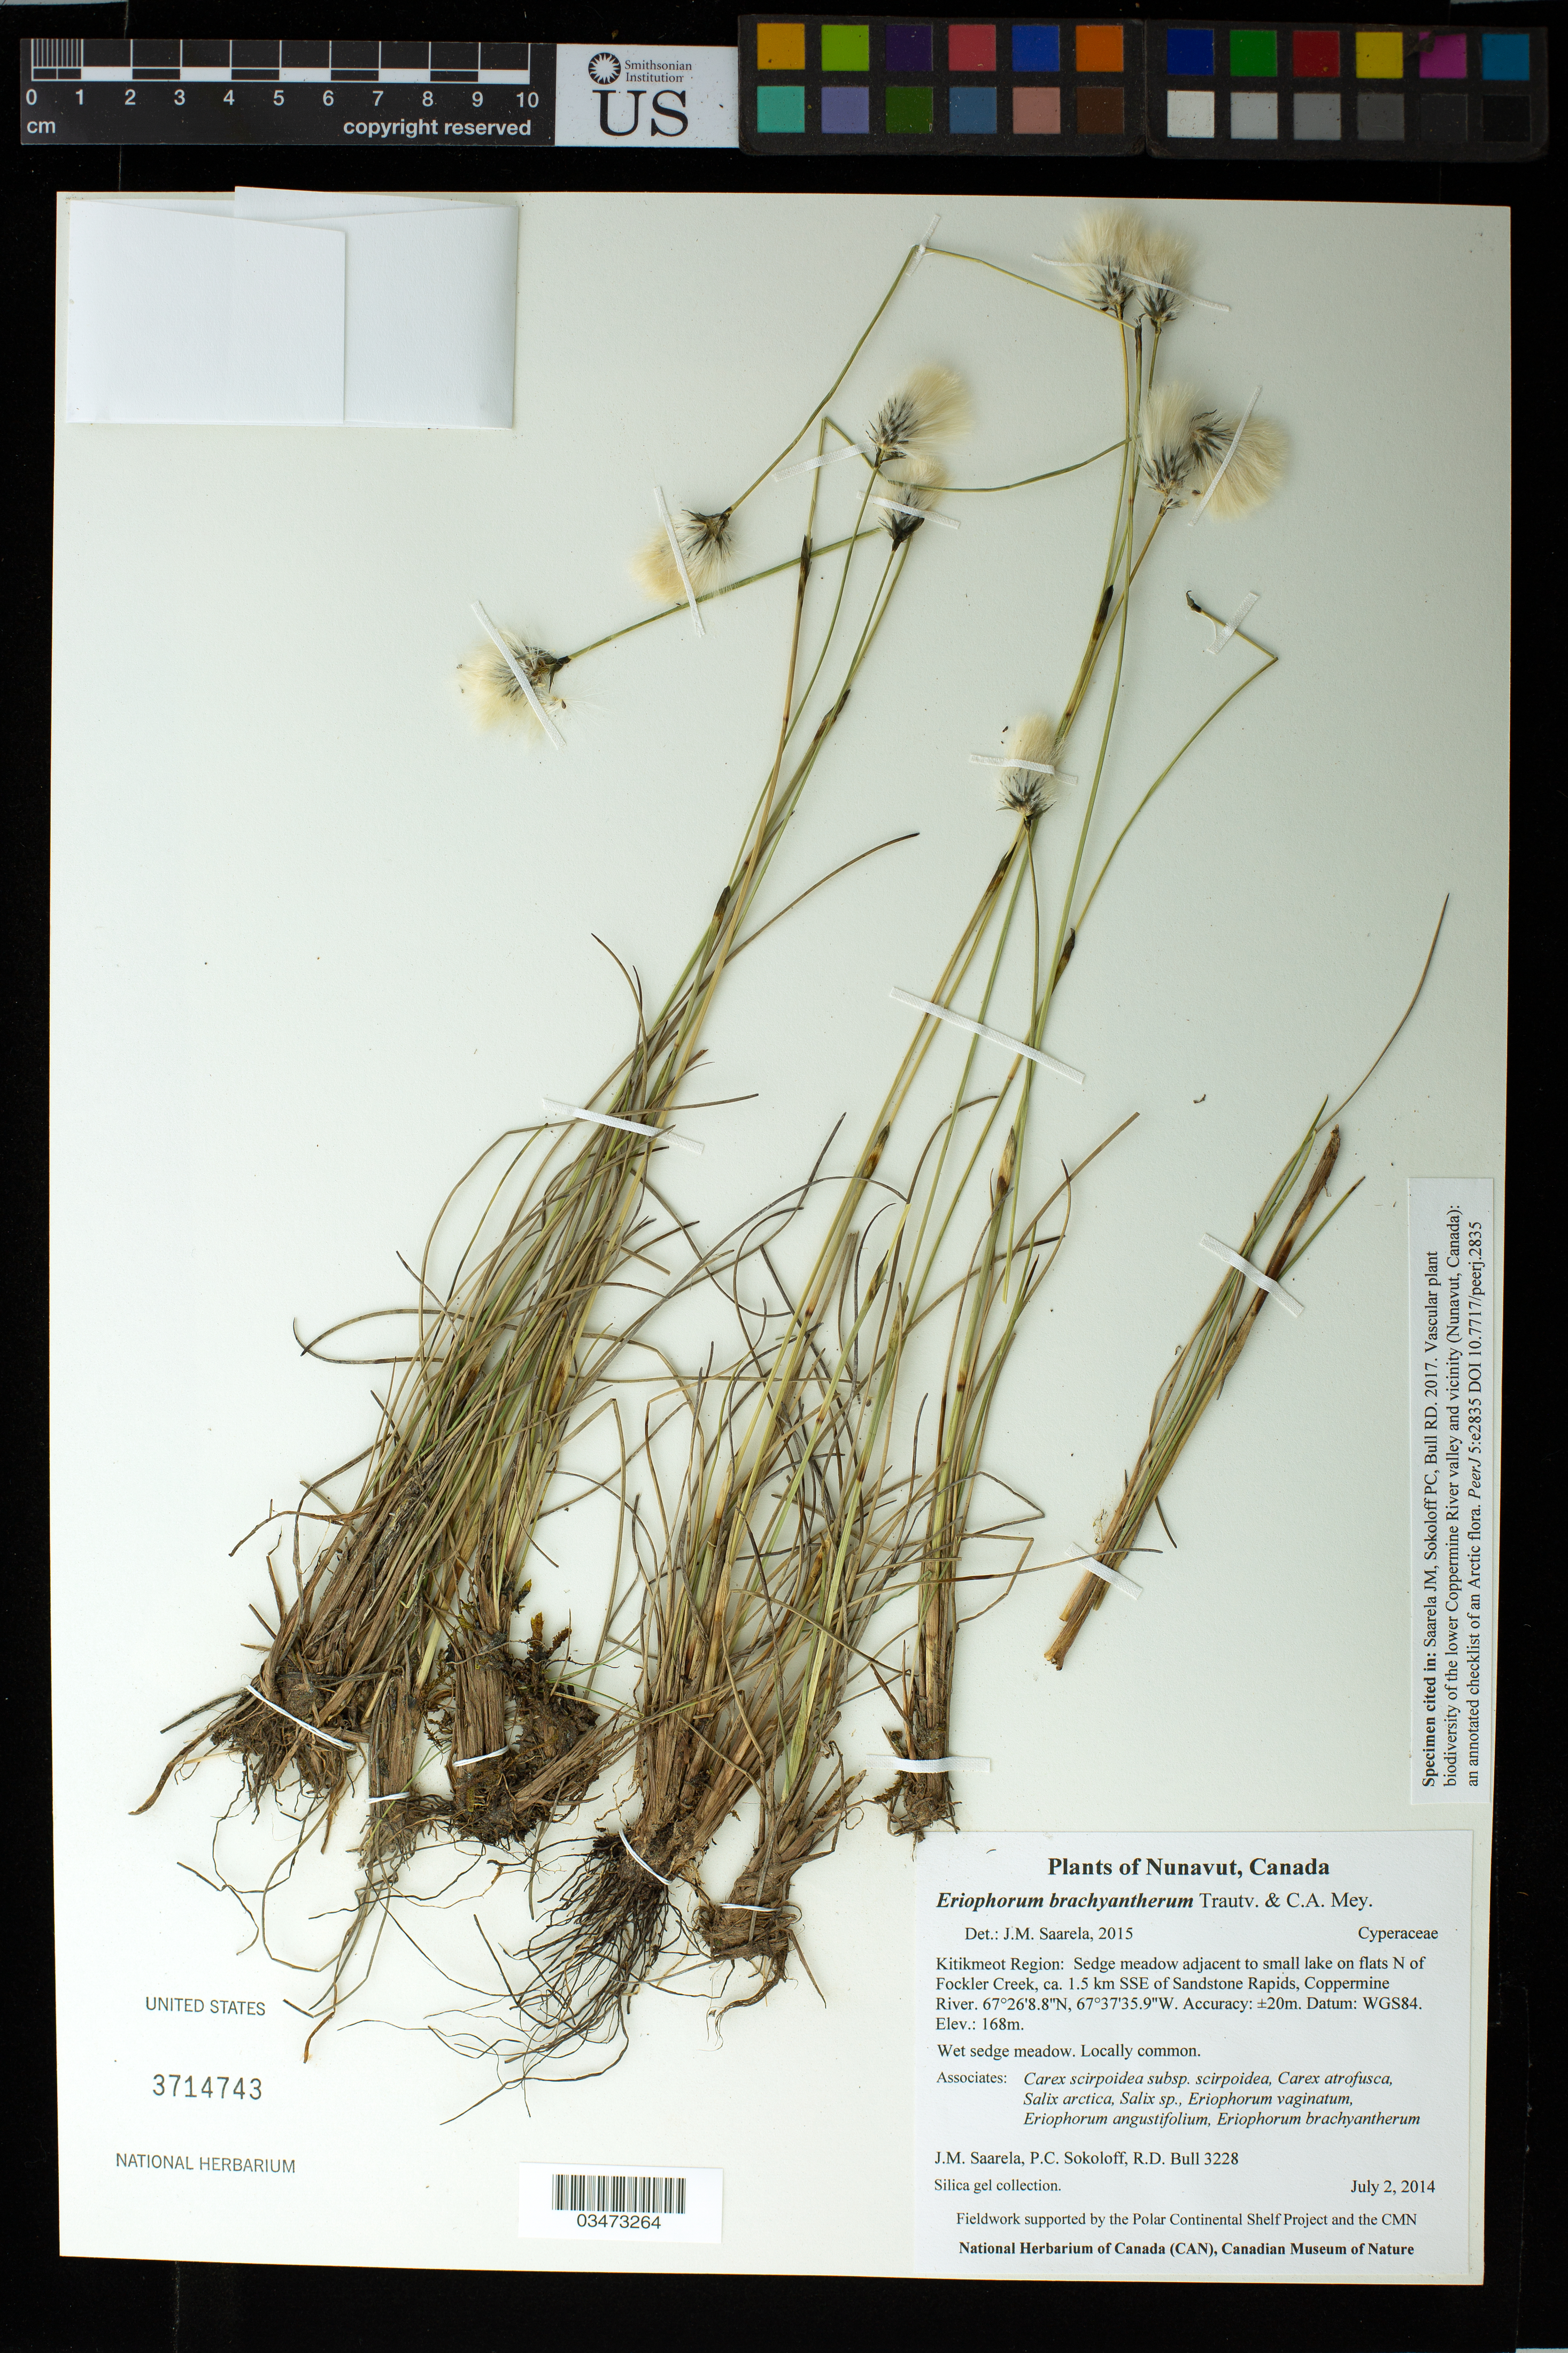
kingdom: Plantae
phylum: Tracheophyta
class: Liliopsida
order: Poales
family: Cyperaceae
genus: Eriophorum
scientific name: Eriophorum brachyantherum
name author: Trautv. & C.A. Mey.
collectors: J. Saarela, P. Sokoloff & R. Bull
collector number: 3228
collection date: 2014-07-02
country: Canada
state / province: Nunavut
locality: Kitikmeot Region: Sedge meadow adjacent to small lake on flats N of Fockler Creek, ca. 1.5 km SSE of Sandstone Rapids, Coppermine River.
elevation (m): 168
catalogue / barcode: US 3714743